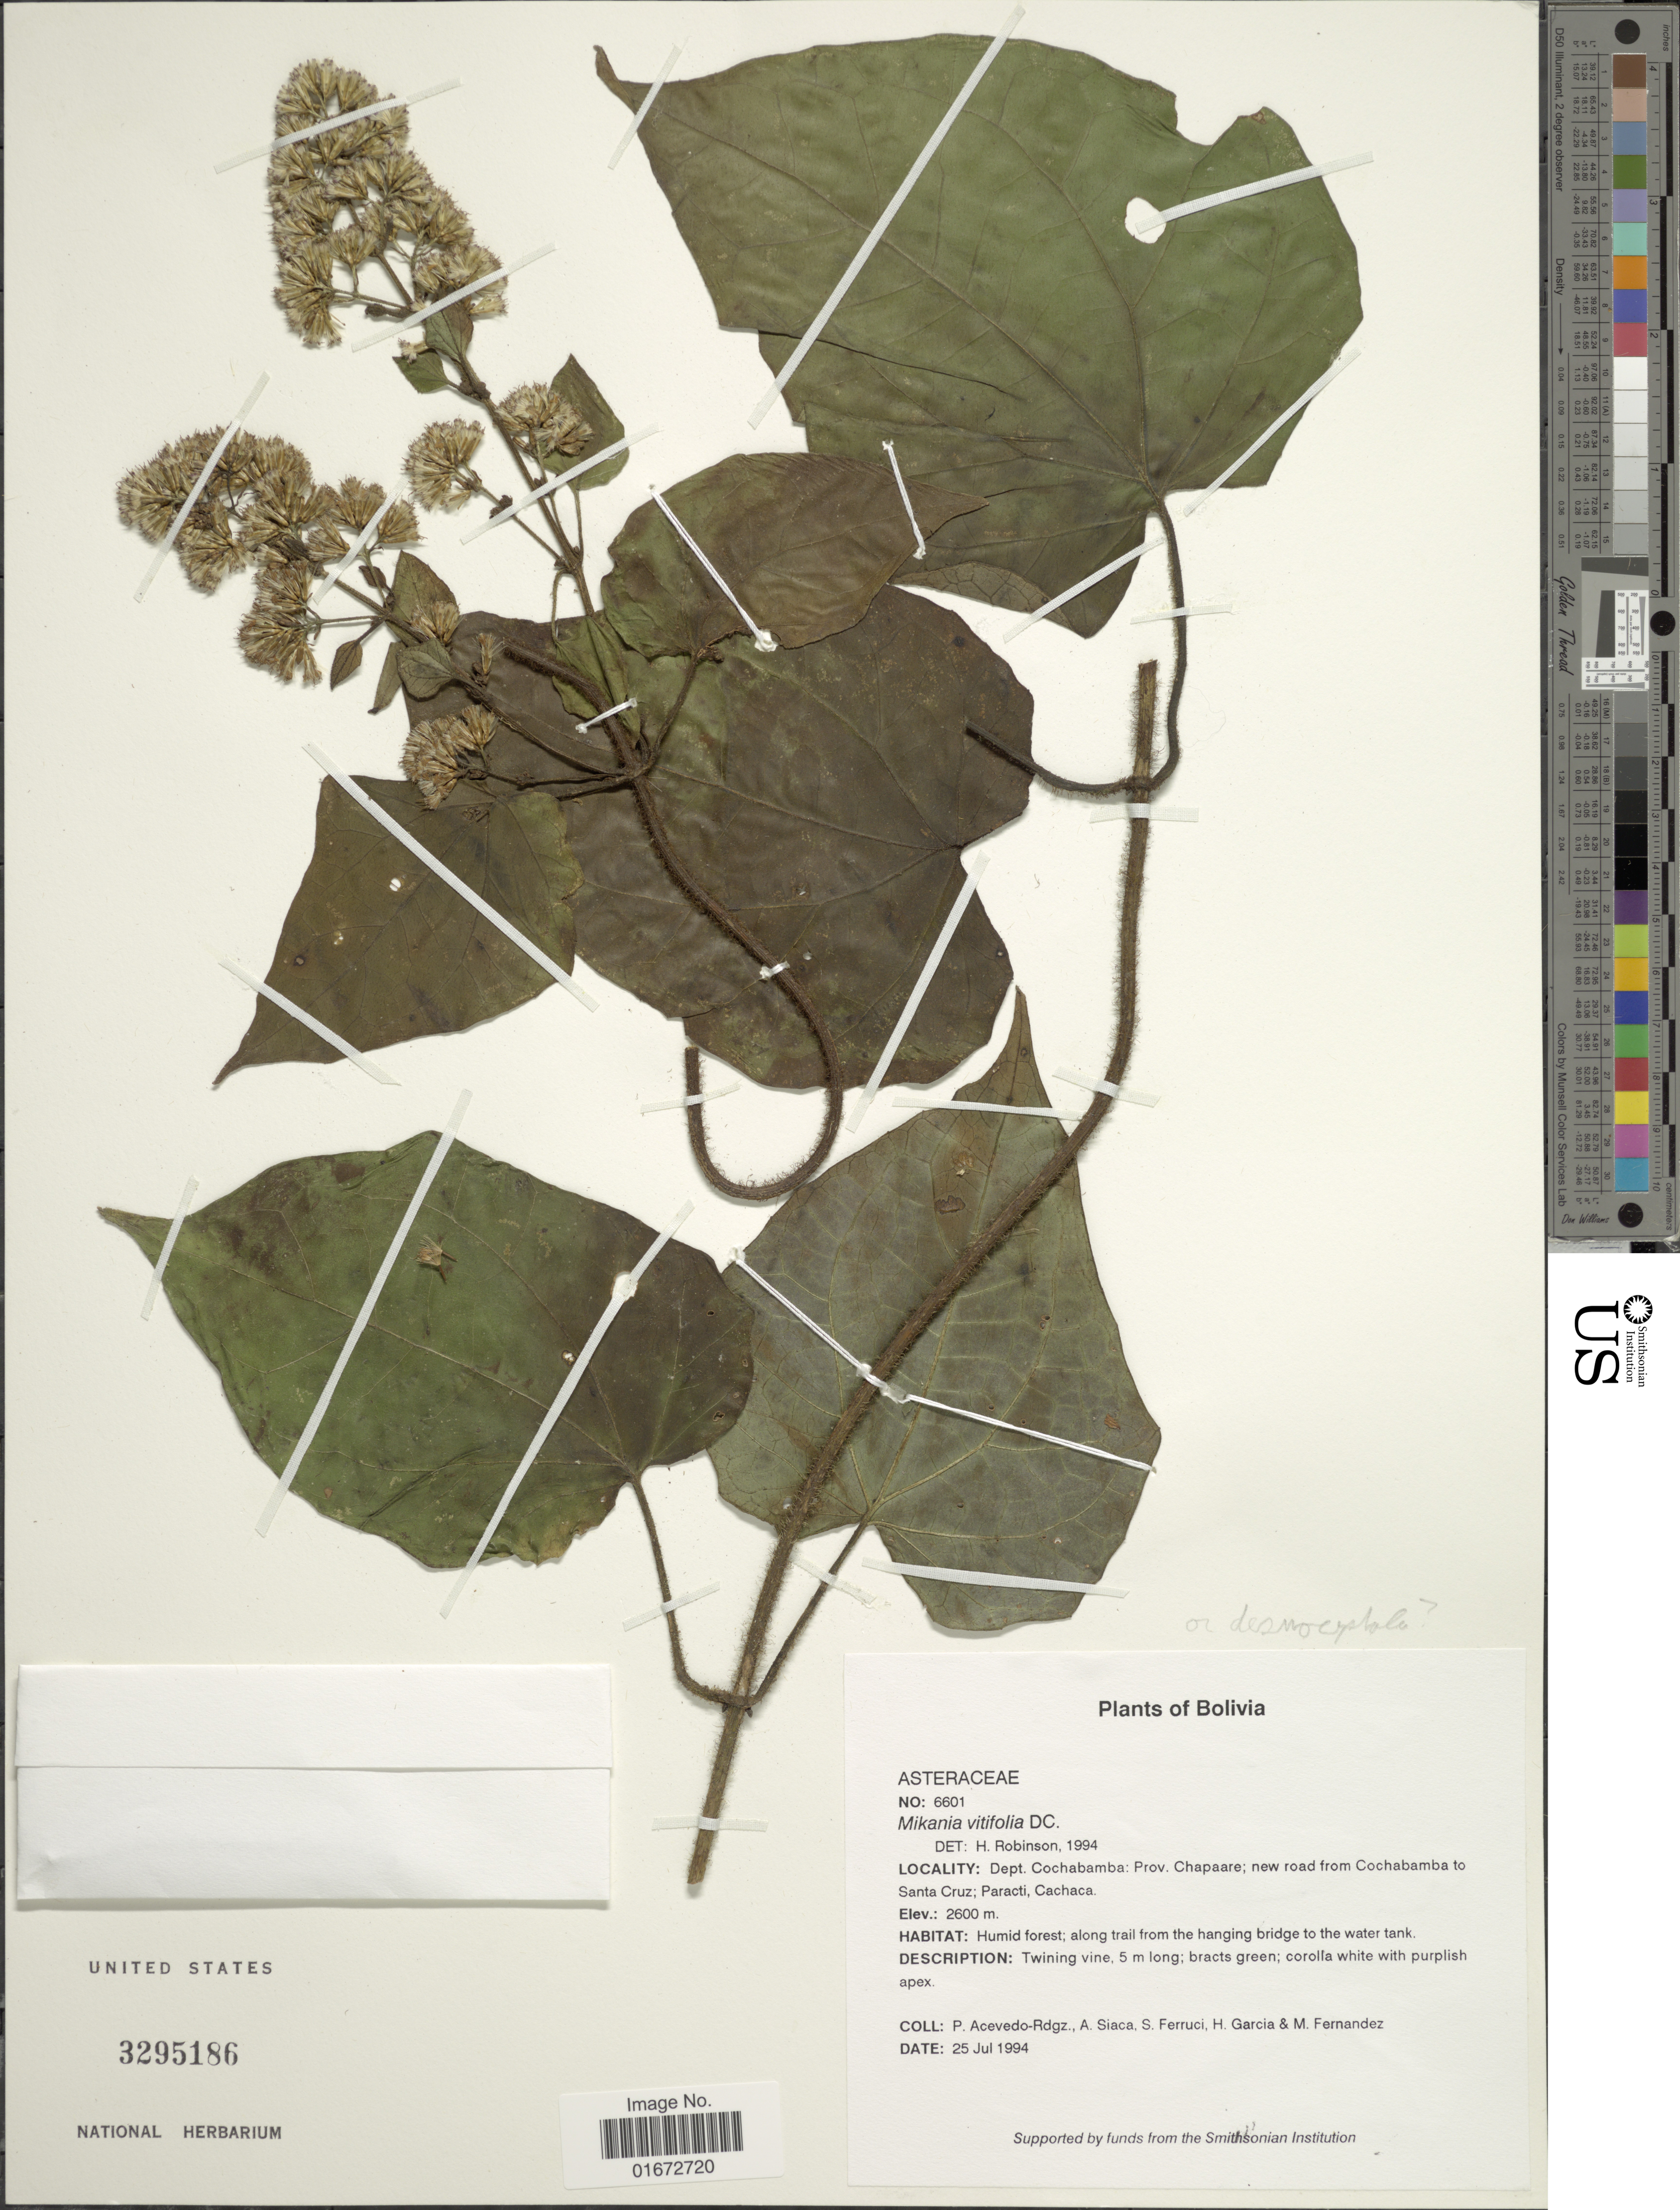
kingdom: Plantae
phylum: Tracheophyta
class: Magnoliopsida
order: Asterales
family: Asteraceae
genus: Mikania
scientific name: Mikania desmocephala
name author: B.L. Rob.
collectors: P. Acevedo-Rodr., A. Siaca, S. Ferruci, H. Garcia & M. Fernandez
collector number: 6601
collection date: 1994-07-25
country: Bolivia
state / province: Cochabamba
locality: Dept. Cochabamba: Prov. Chapaare; new road from Cochabamba to Santa Cruz, Paracti, Cachaca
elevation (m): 2600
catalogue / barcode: US 3295186